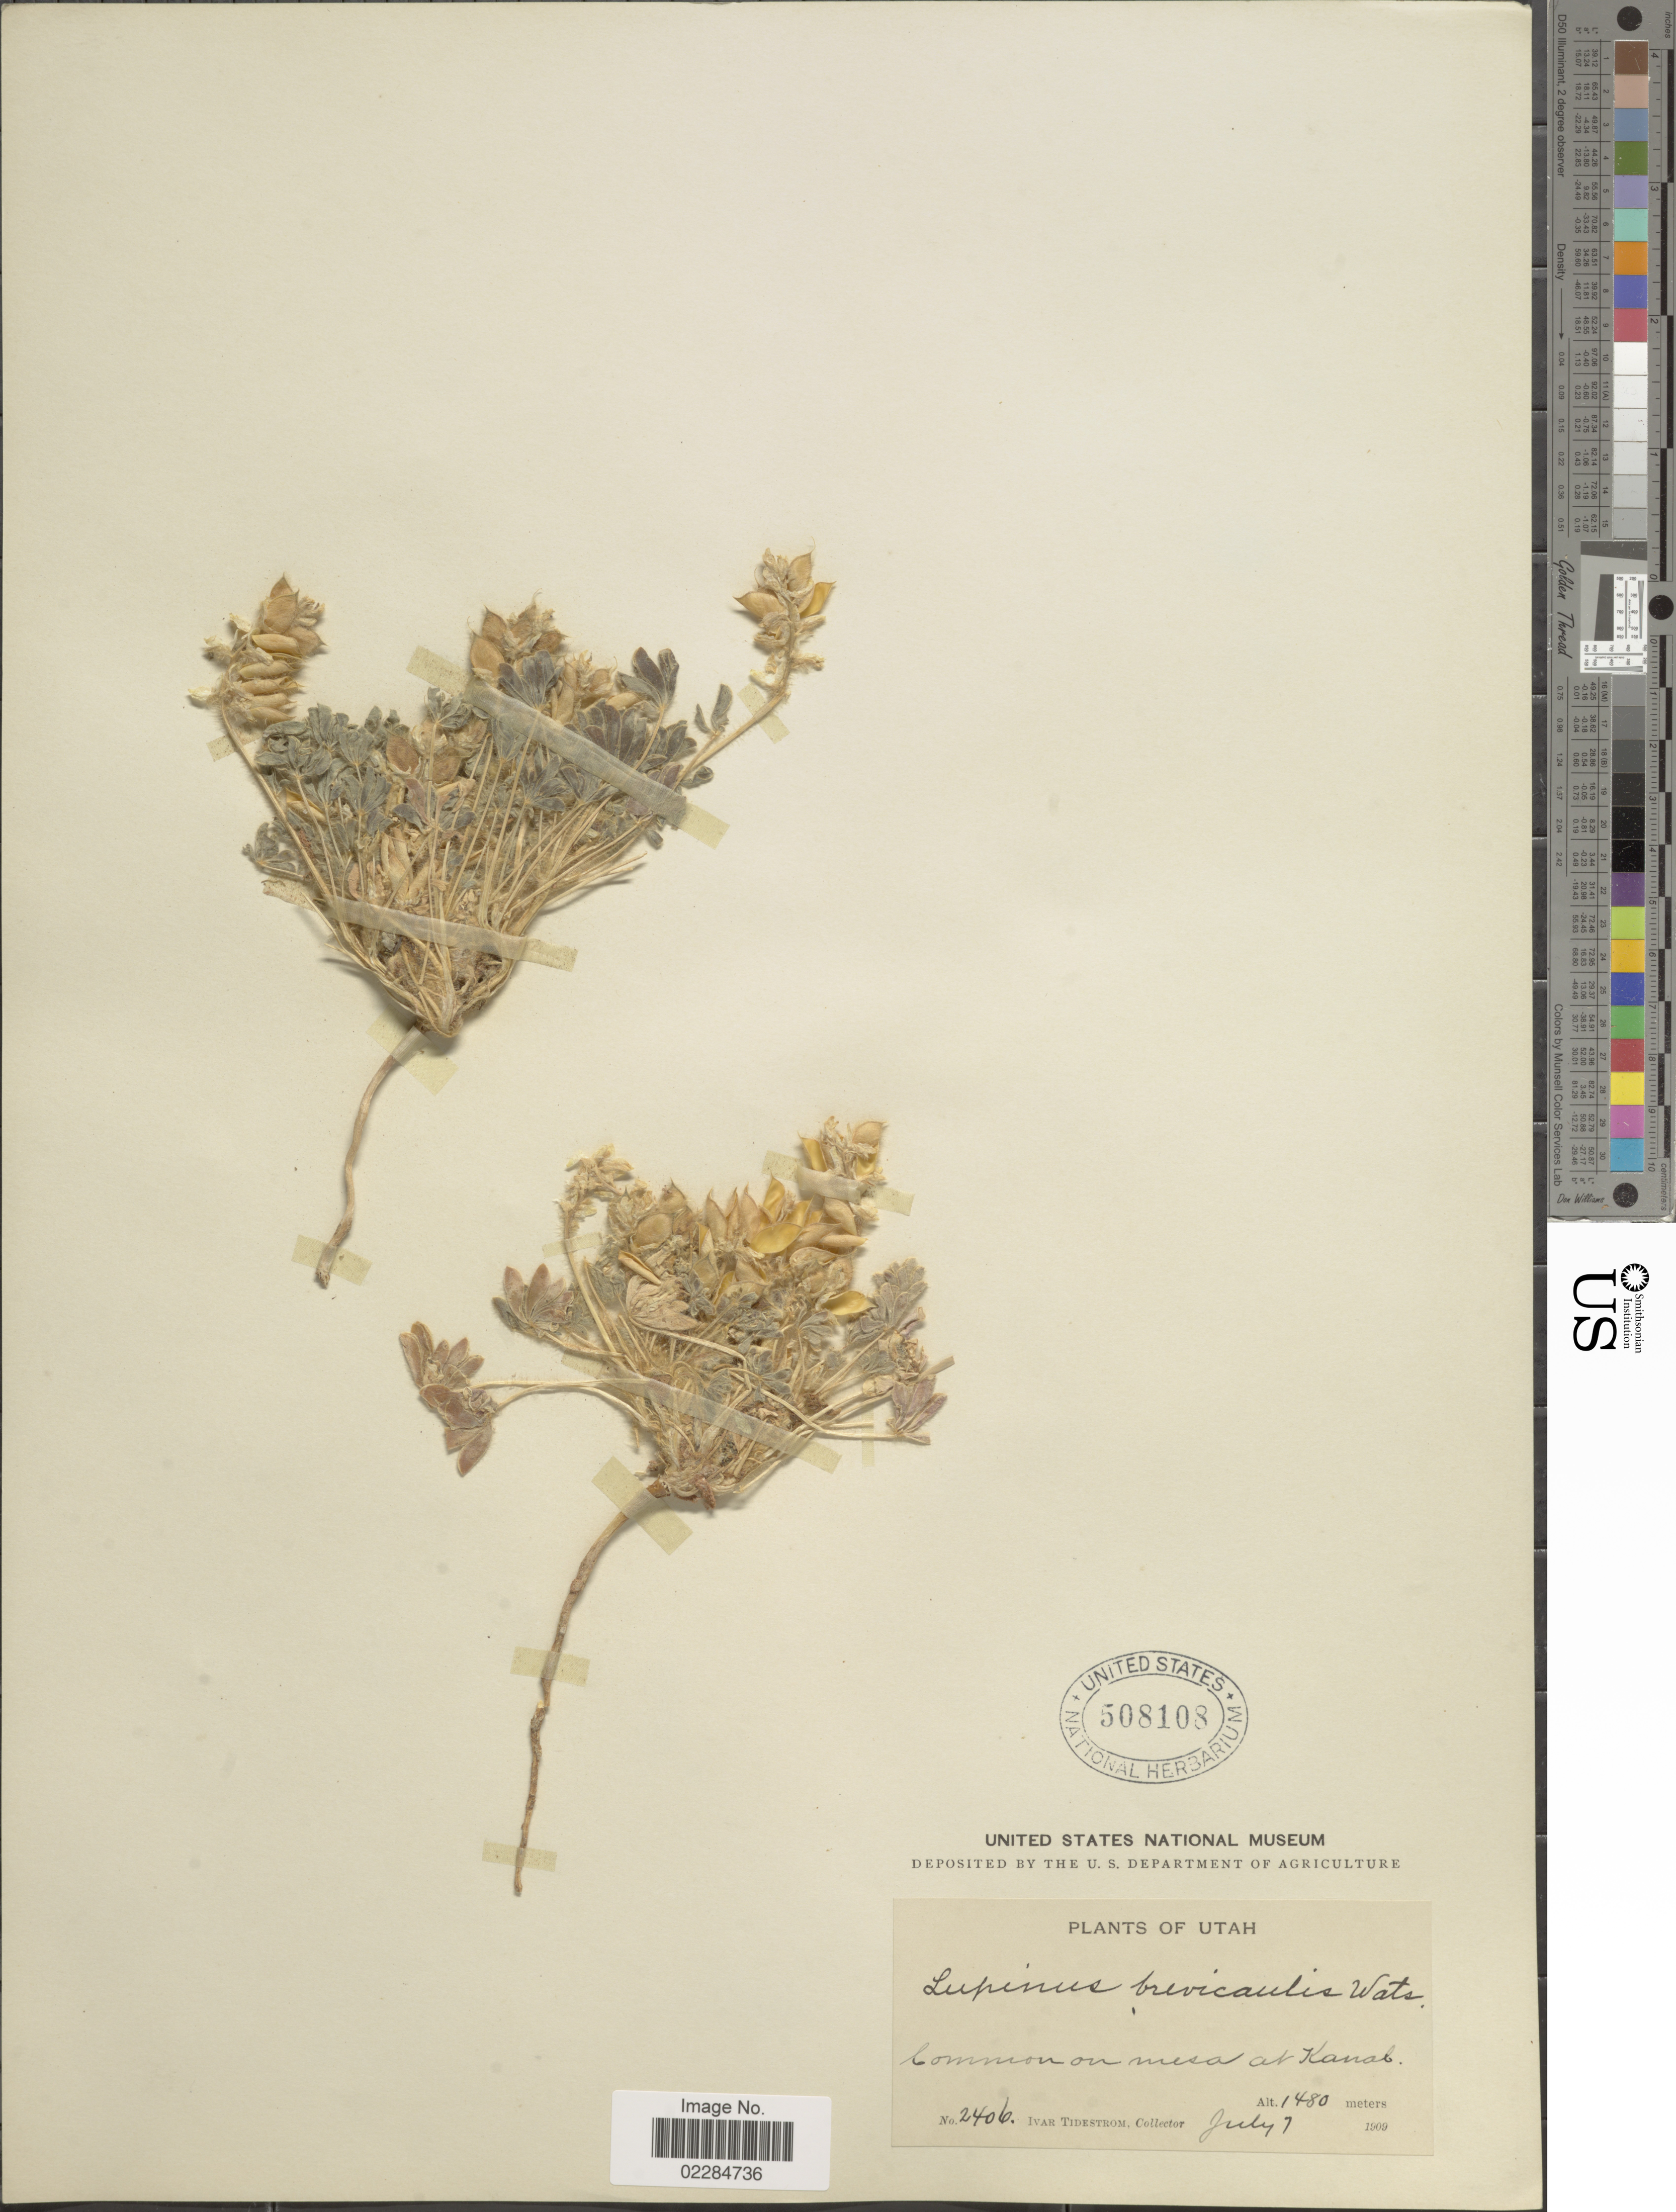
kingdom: Plantae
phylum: Tracheophyta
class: Magnoliopsida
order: Fabales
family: Fabaceae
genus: Lupinus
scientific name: Lupinus brevicaulis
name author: S. Watson in C. King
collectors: I. F. Tidestrom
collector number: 2406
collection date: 1909-07-07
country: United States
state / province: Utah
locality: Common on mesa at Kanab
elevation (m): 1480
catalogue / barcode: US 508108